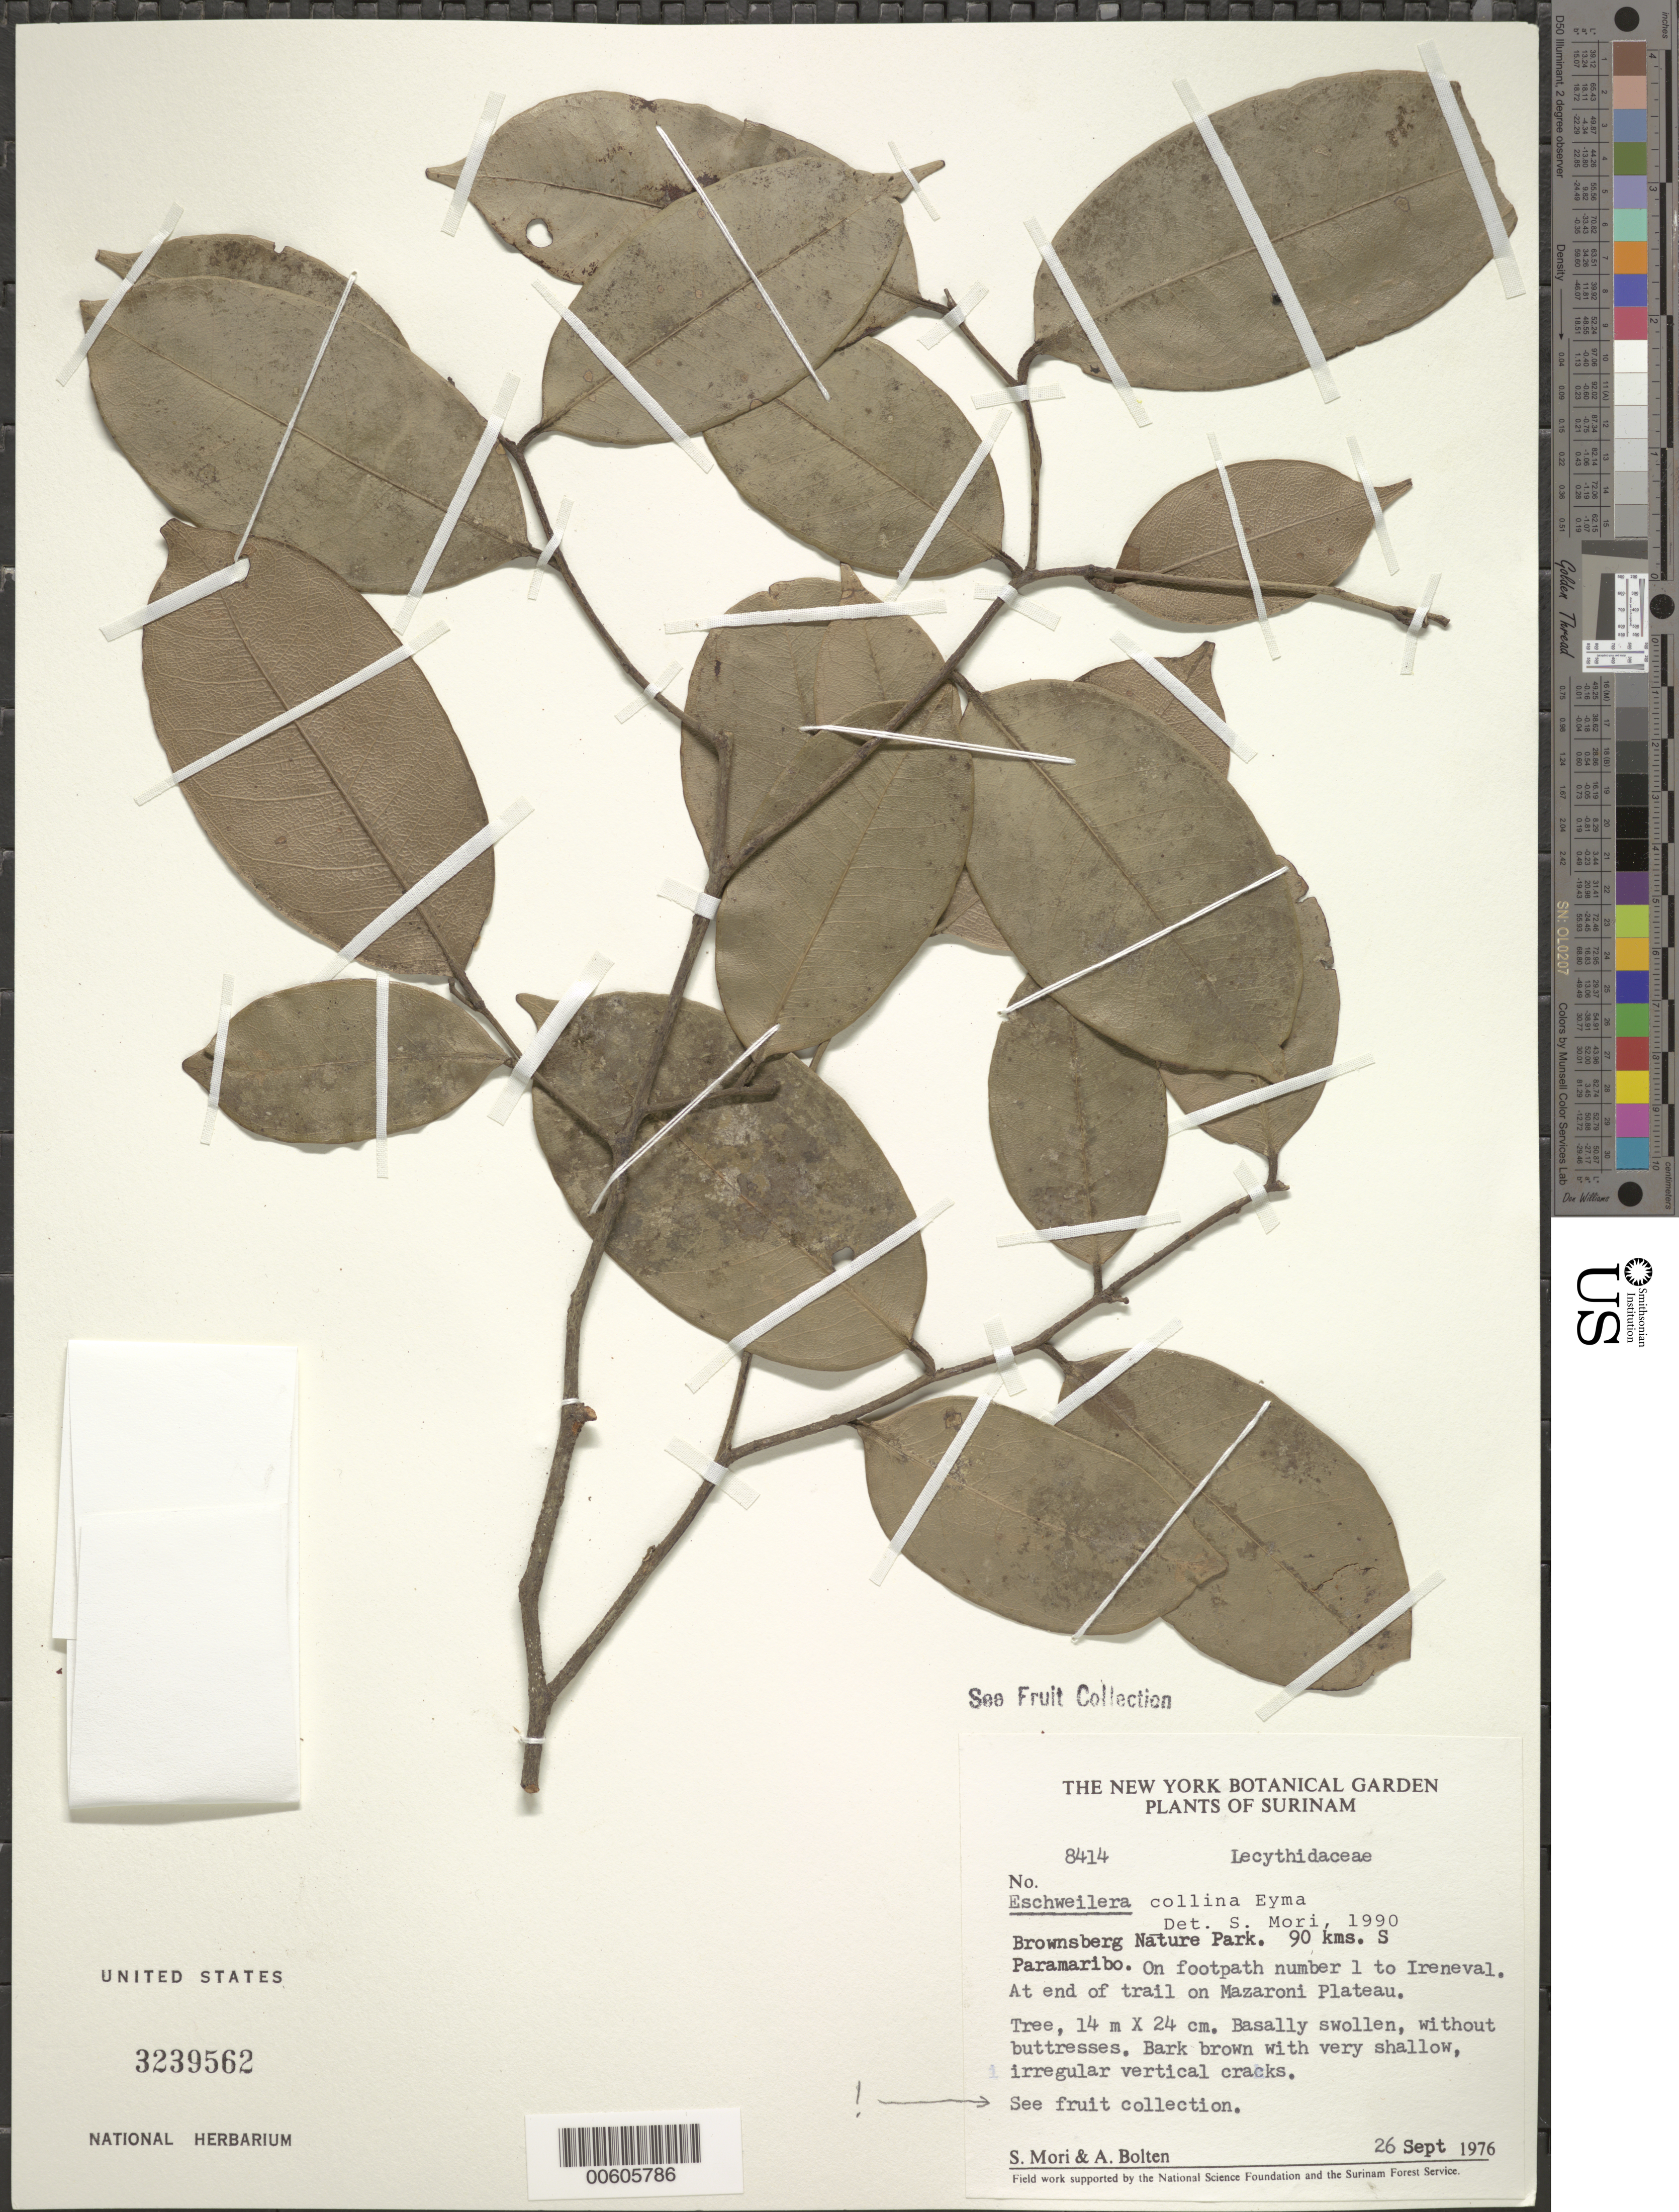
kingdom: Plantae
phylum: Tracheophyta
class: Magnoliopsida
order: Ericales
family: Lecythidaceae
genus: Eschweilera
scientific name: Eschweilera collina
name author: Eyma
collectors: S. Mori & A. Bolten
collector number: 8414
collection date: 1976-09-26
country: Suriname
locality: Surinam. Brownsberg Nature Park. 90 kms. S Paramaribo. On footpath number 1 to Ireneval. At end of trail on Mazaroni Plateau.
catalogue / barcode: US 3239562